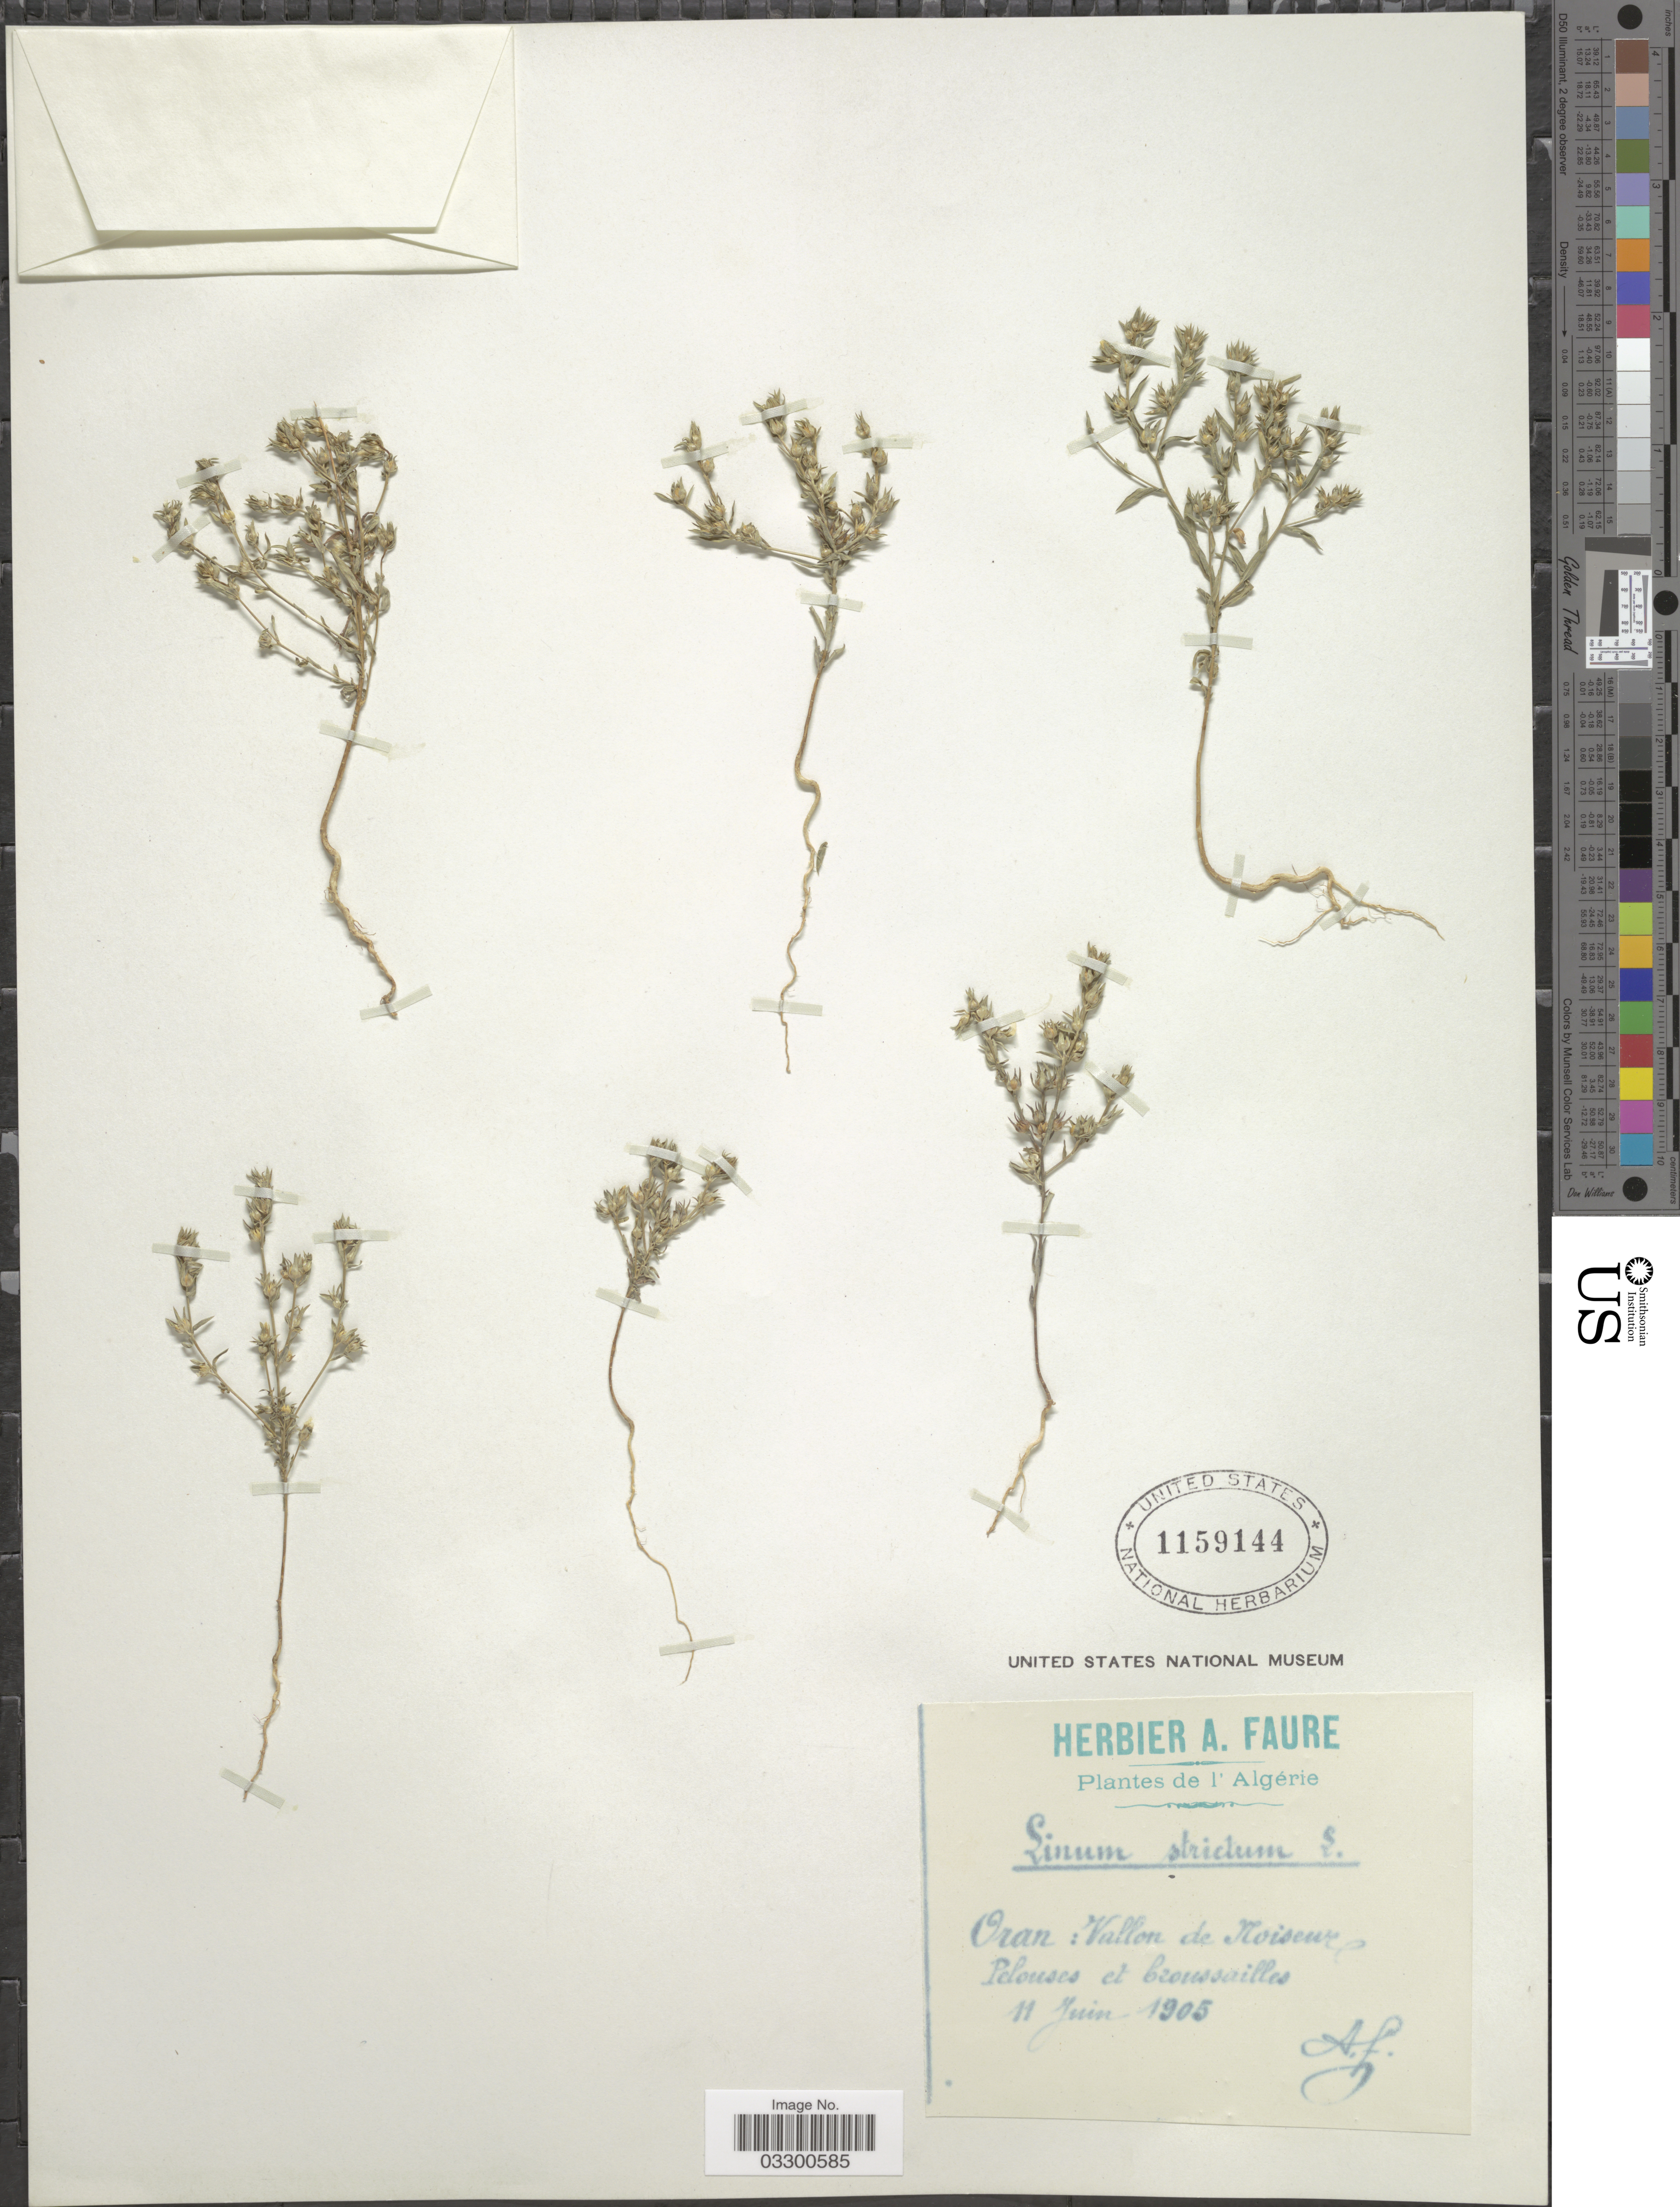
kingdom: Plantae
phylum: Tracheophyta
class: Magnoliopsida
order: Malpighiales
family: Linaceae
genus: Linum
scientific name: Linum spicatum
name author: Pers.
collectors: A. Faure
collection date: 1905-06-11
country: Algeria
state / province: Oran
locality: Oran: Vallon de Noiseur.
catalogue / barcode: US 1159144